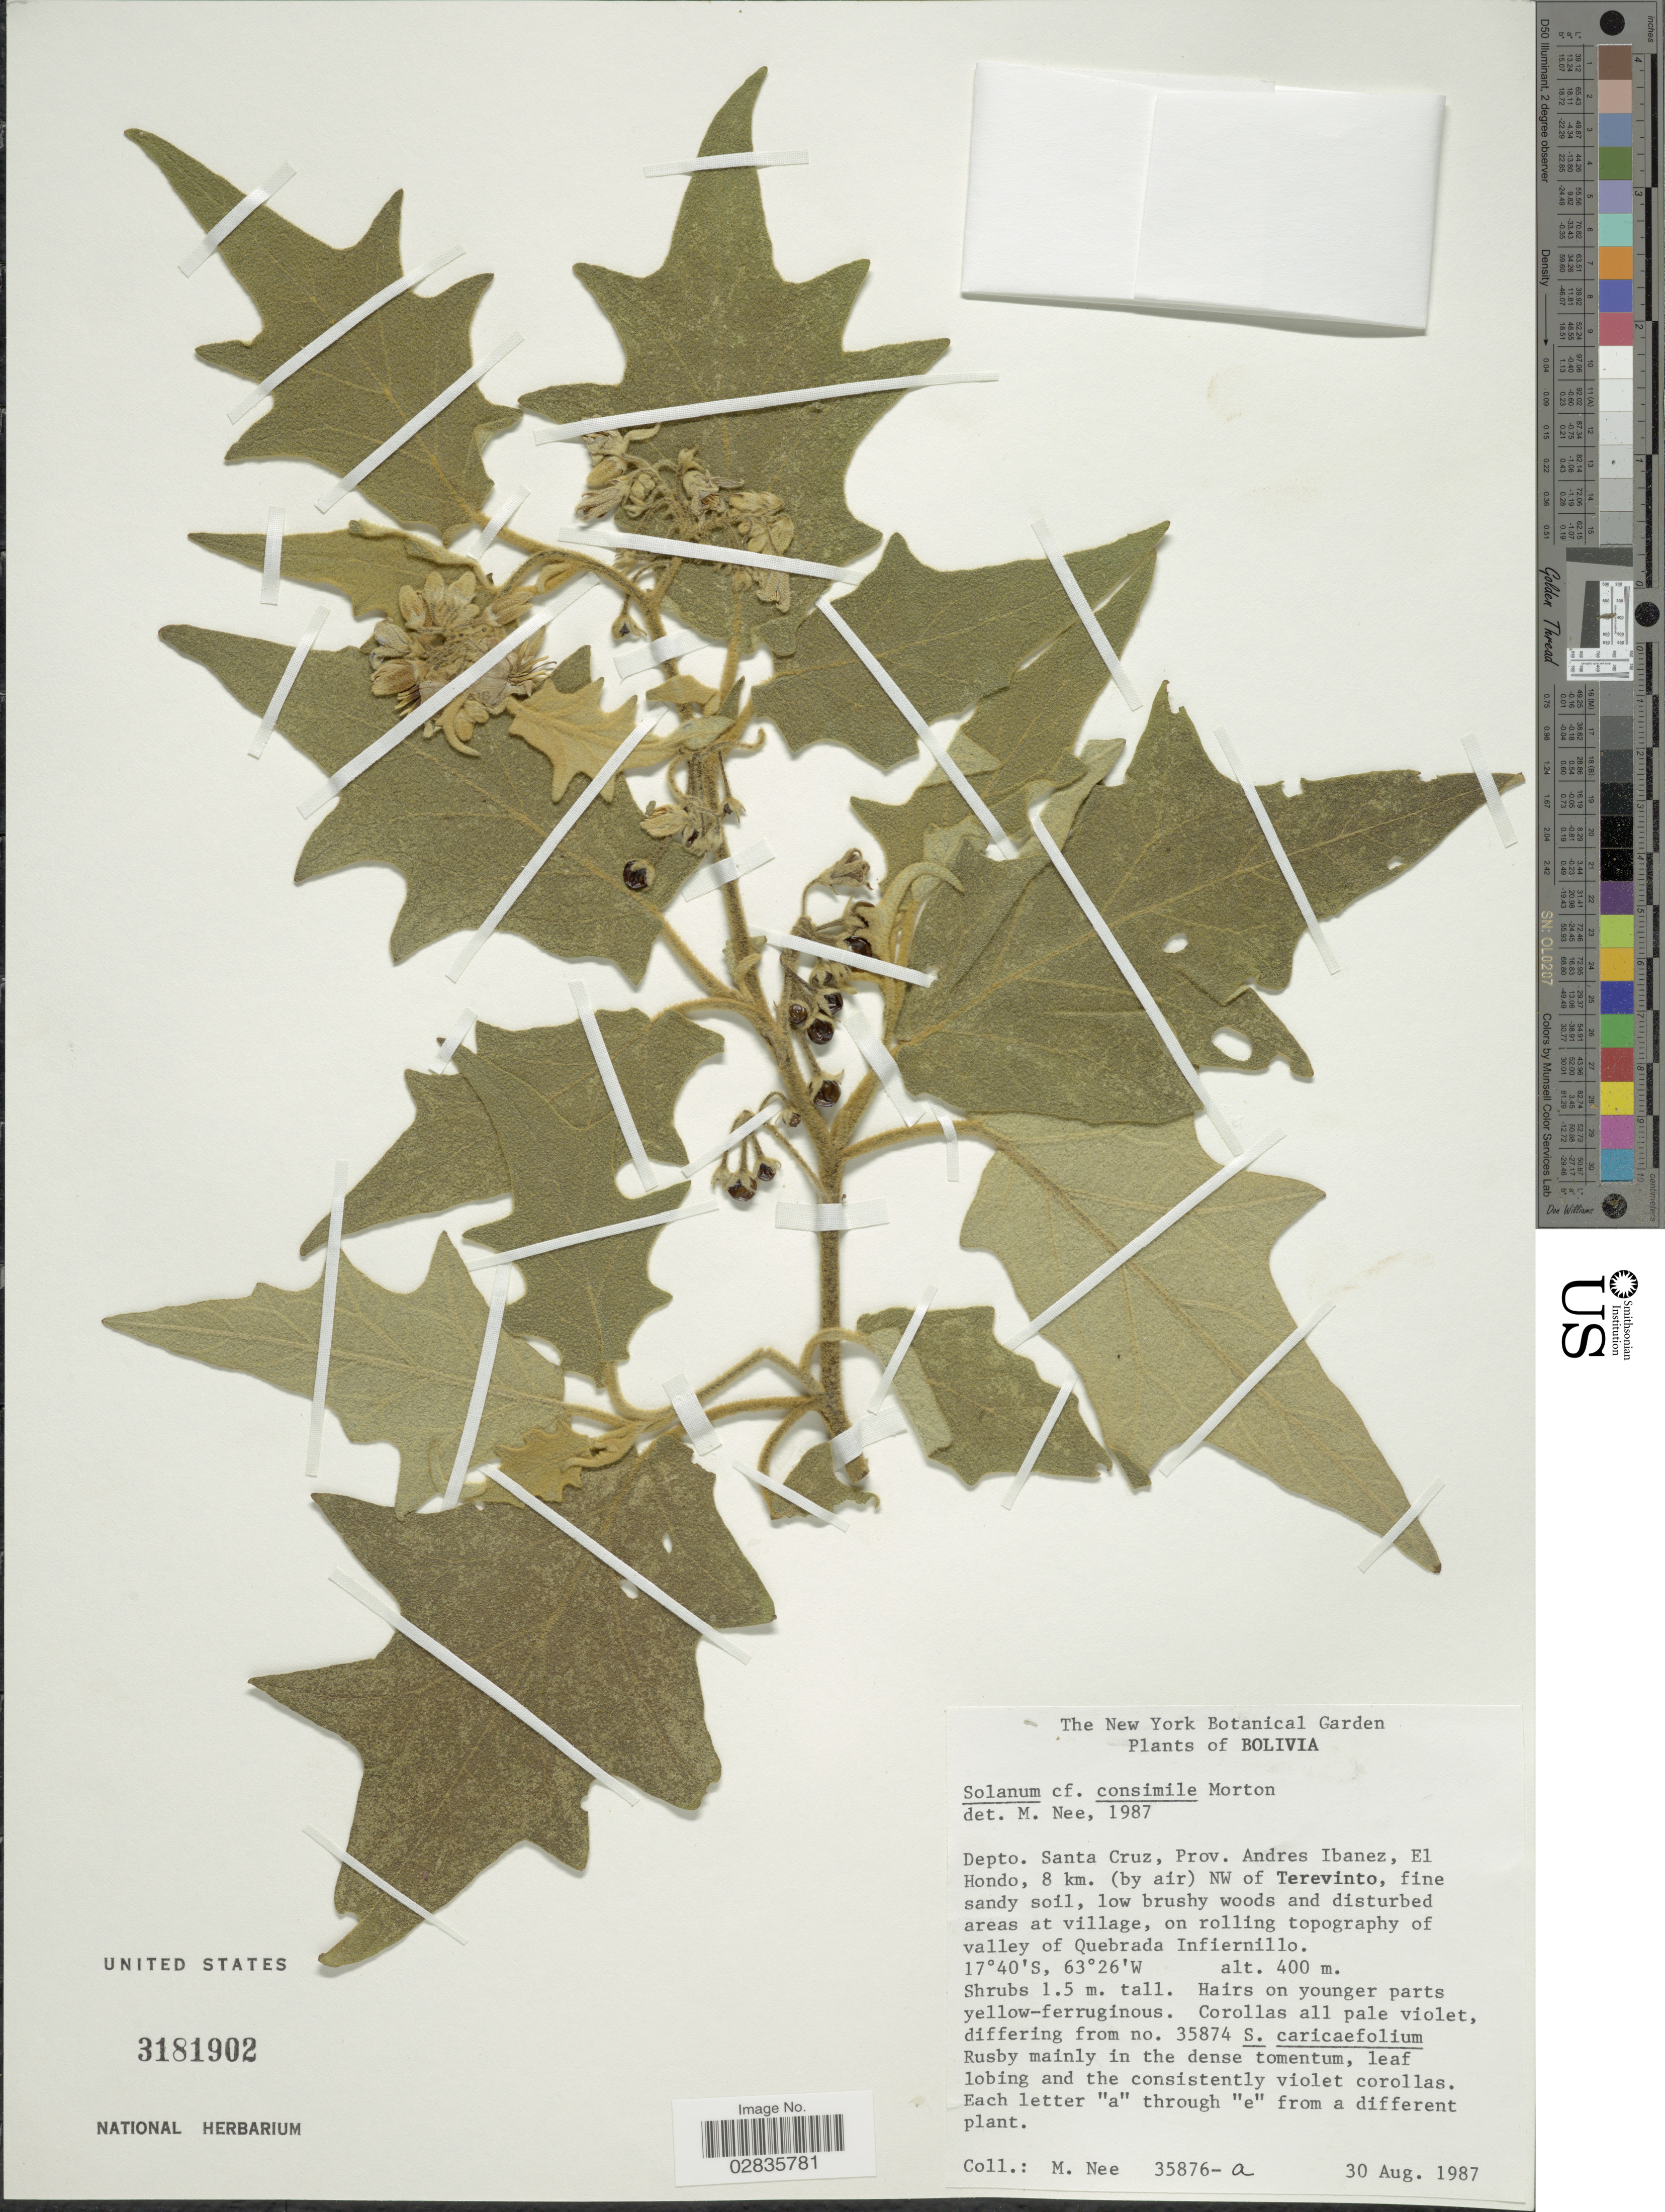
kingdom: Plantae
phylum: Tracheophyta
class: Magnoliopsida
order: Solanales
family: Solanaceae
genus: Solanum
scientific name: Solanum consimile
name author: C.V. Morton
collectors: M. Nee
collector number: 35876-a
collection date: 1987-08-30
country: Bolivia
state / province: Santa Cruz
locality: Depto. Santa Cruz, Prov. Andres Ibanez, El Hondo, 8 km. (by air) NW of Terevinto, on rolling topography of valley of Quebrada Infiernillo.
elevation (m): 400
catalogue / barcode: US 3181902